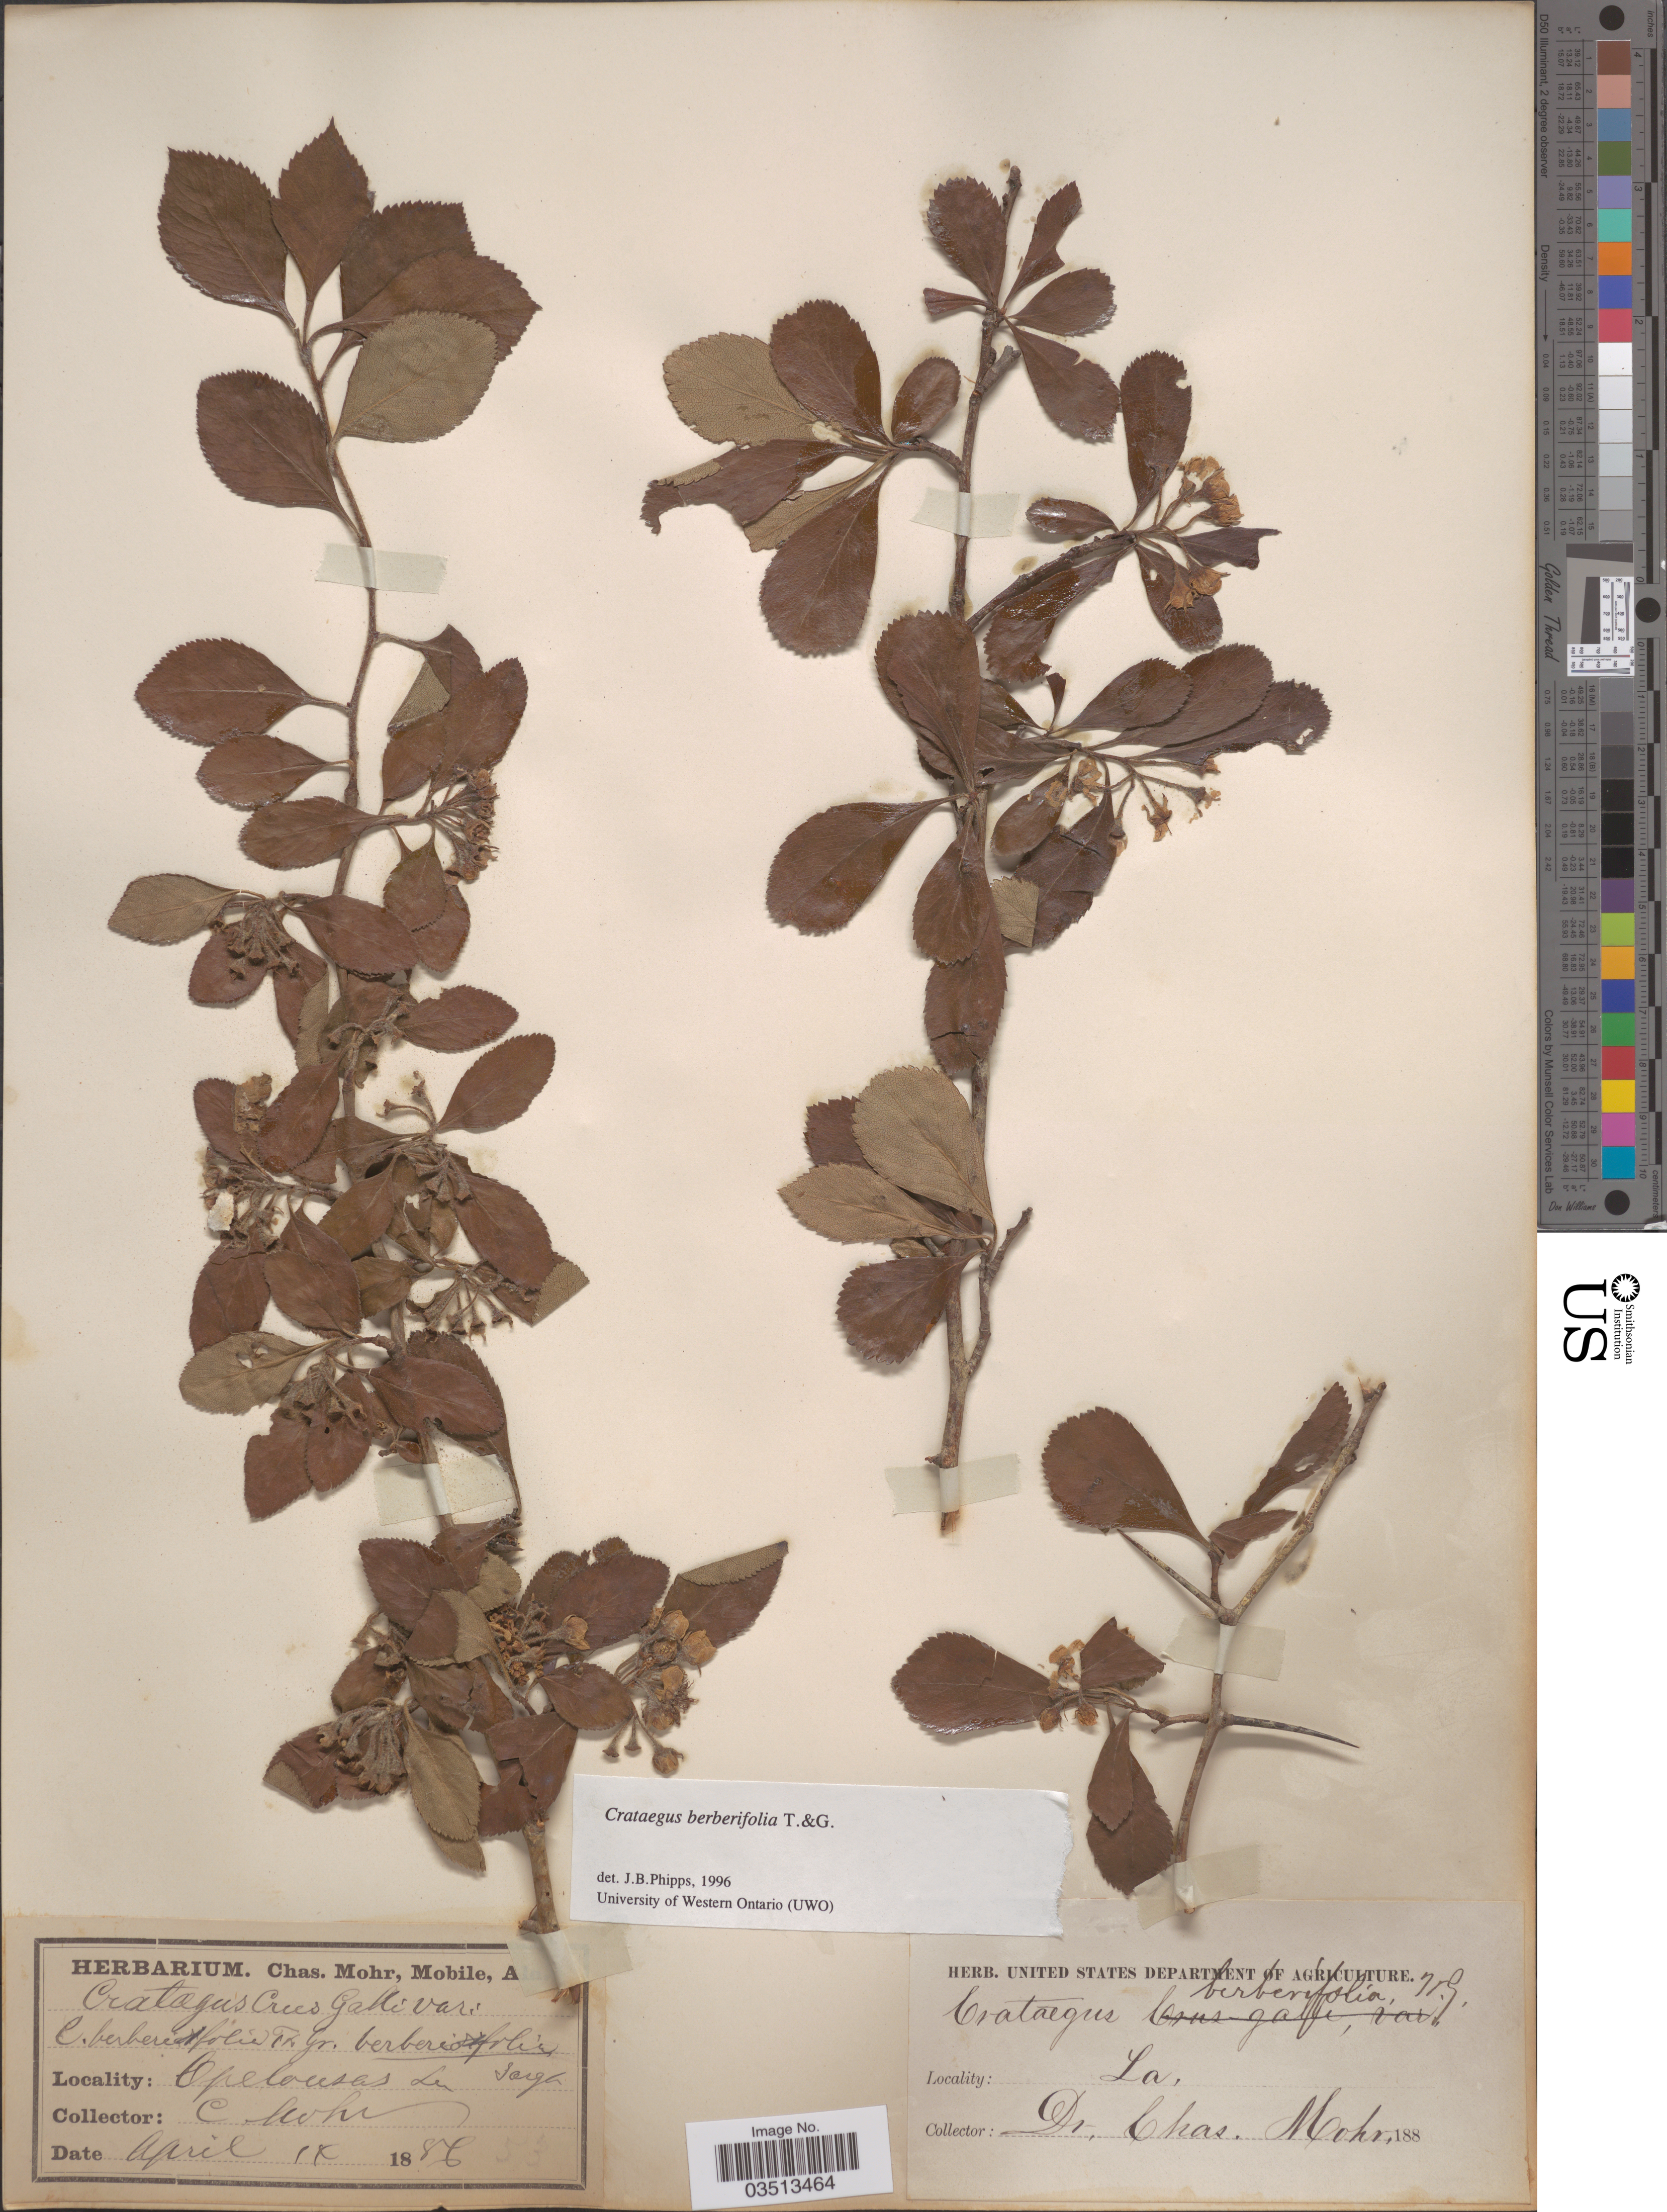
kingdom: Plantae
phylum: Tracheophyta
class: Magnoliopsida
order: Rosales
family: Rosaceae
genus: Crataegus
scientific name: Crataegus berberifolia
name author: Torr. & A. Gray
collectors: C. Mohr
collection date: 1887-04-07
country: United States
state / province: Louisiana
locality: Opelousas.